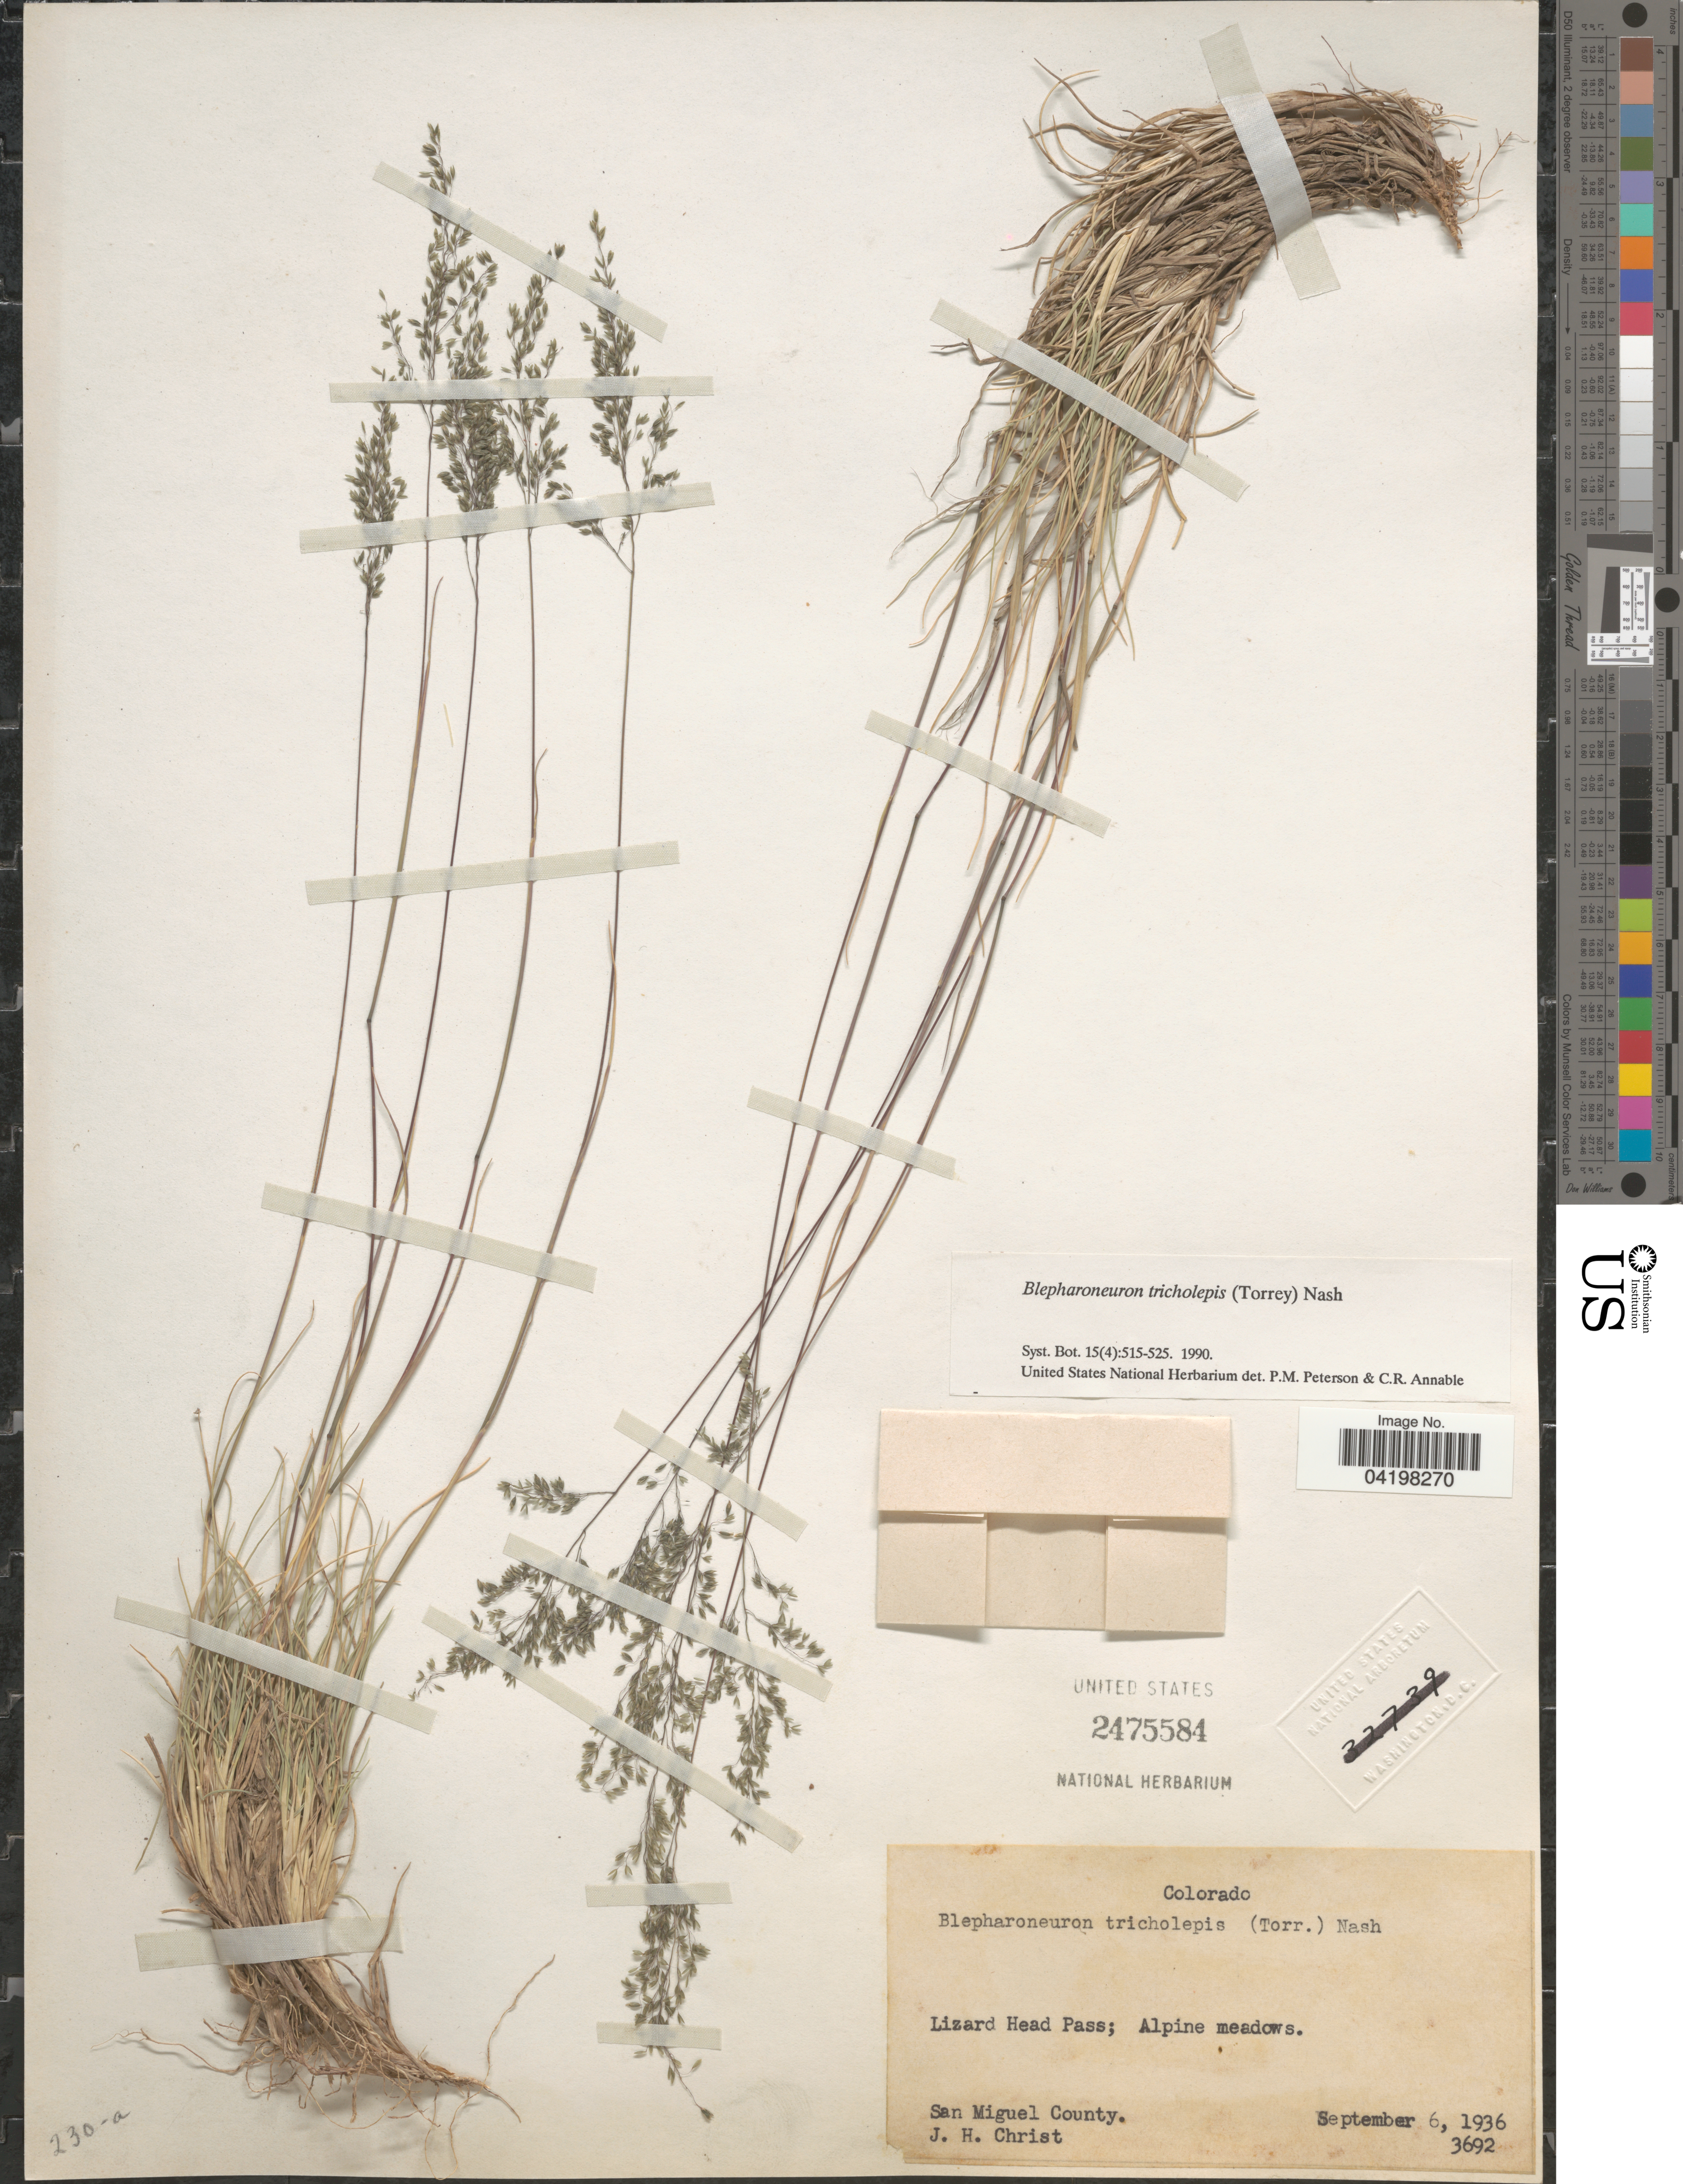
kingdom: Plantae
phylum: Tracheophyta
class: Liliopsida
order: Poales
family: Poaceae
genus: Muhlenbergia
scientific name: Muhlenbergia tricholepis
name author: (Torr.) Columbus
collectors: J. H. Christ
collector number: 3692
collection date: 1936-09-06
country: United States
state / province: Colorado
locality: Lizard Head Pass; Alpine meadows. San Miguel County.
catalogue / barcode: US 2475584